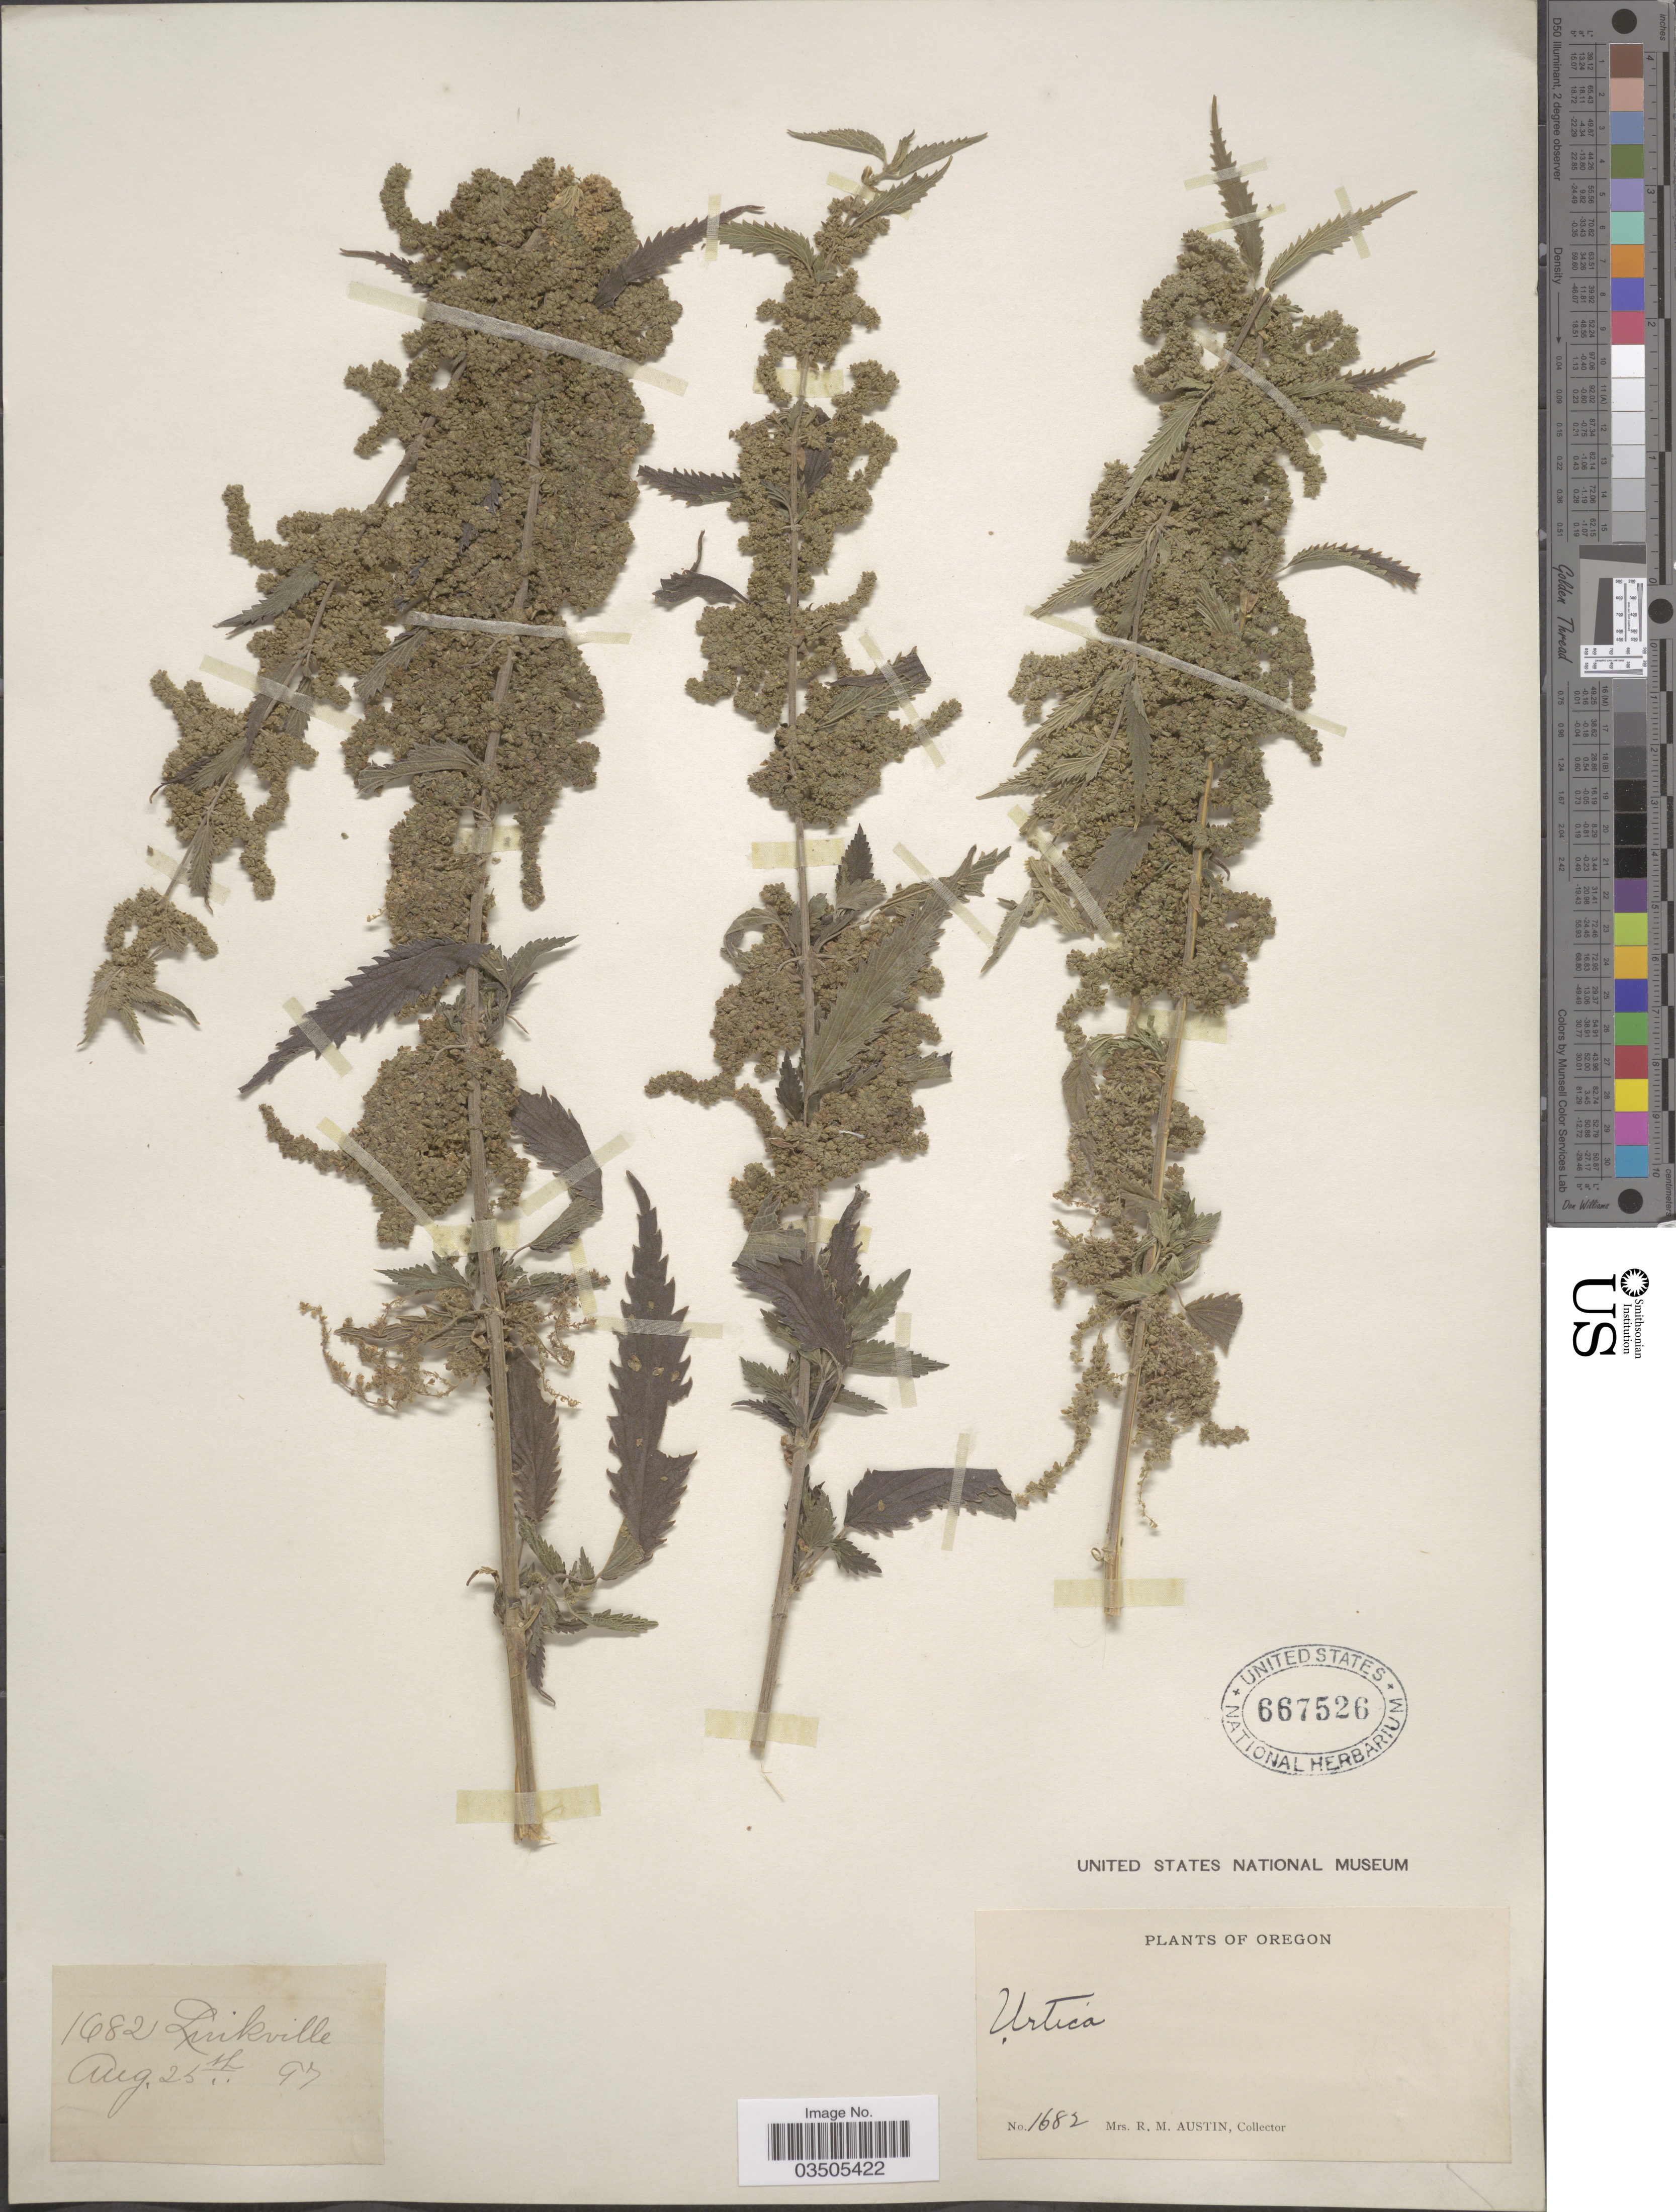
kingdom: Plantae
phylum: Tracheophyta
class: Magnoliopsida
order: Rosales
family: Urticaceae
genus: Urtica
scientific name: Urtica dioica subsp. holosericea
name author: (Nutt.) Thorne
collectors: R. Austin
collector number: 1682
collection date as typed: Transcribed d/m/y: 25/8/97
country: United States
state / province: Oregon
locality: Linkville.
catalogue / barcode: US 667526